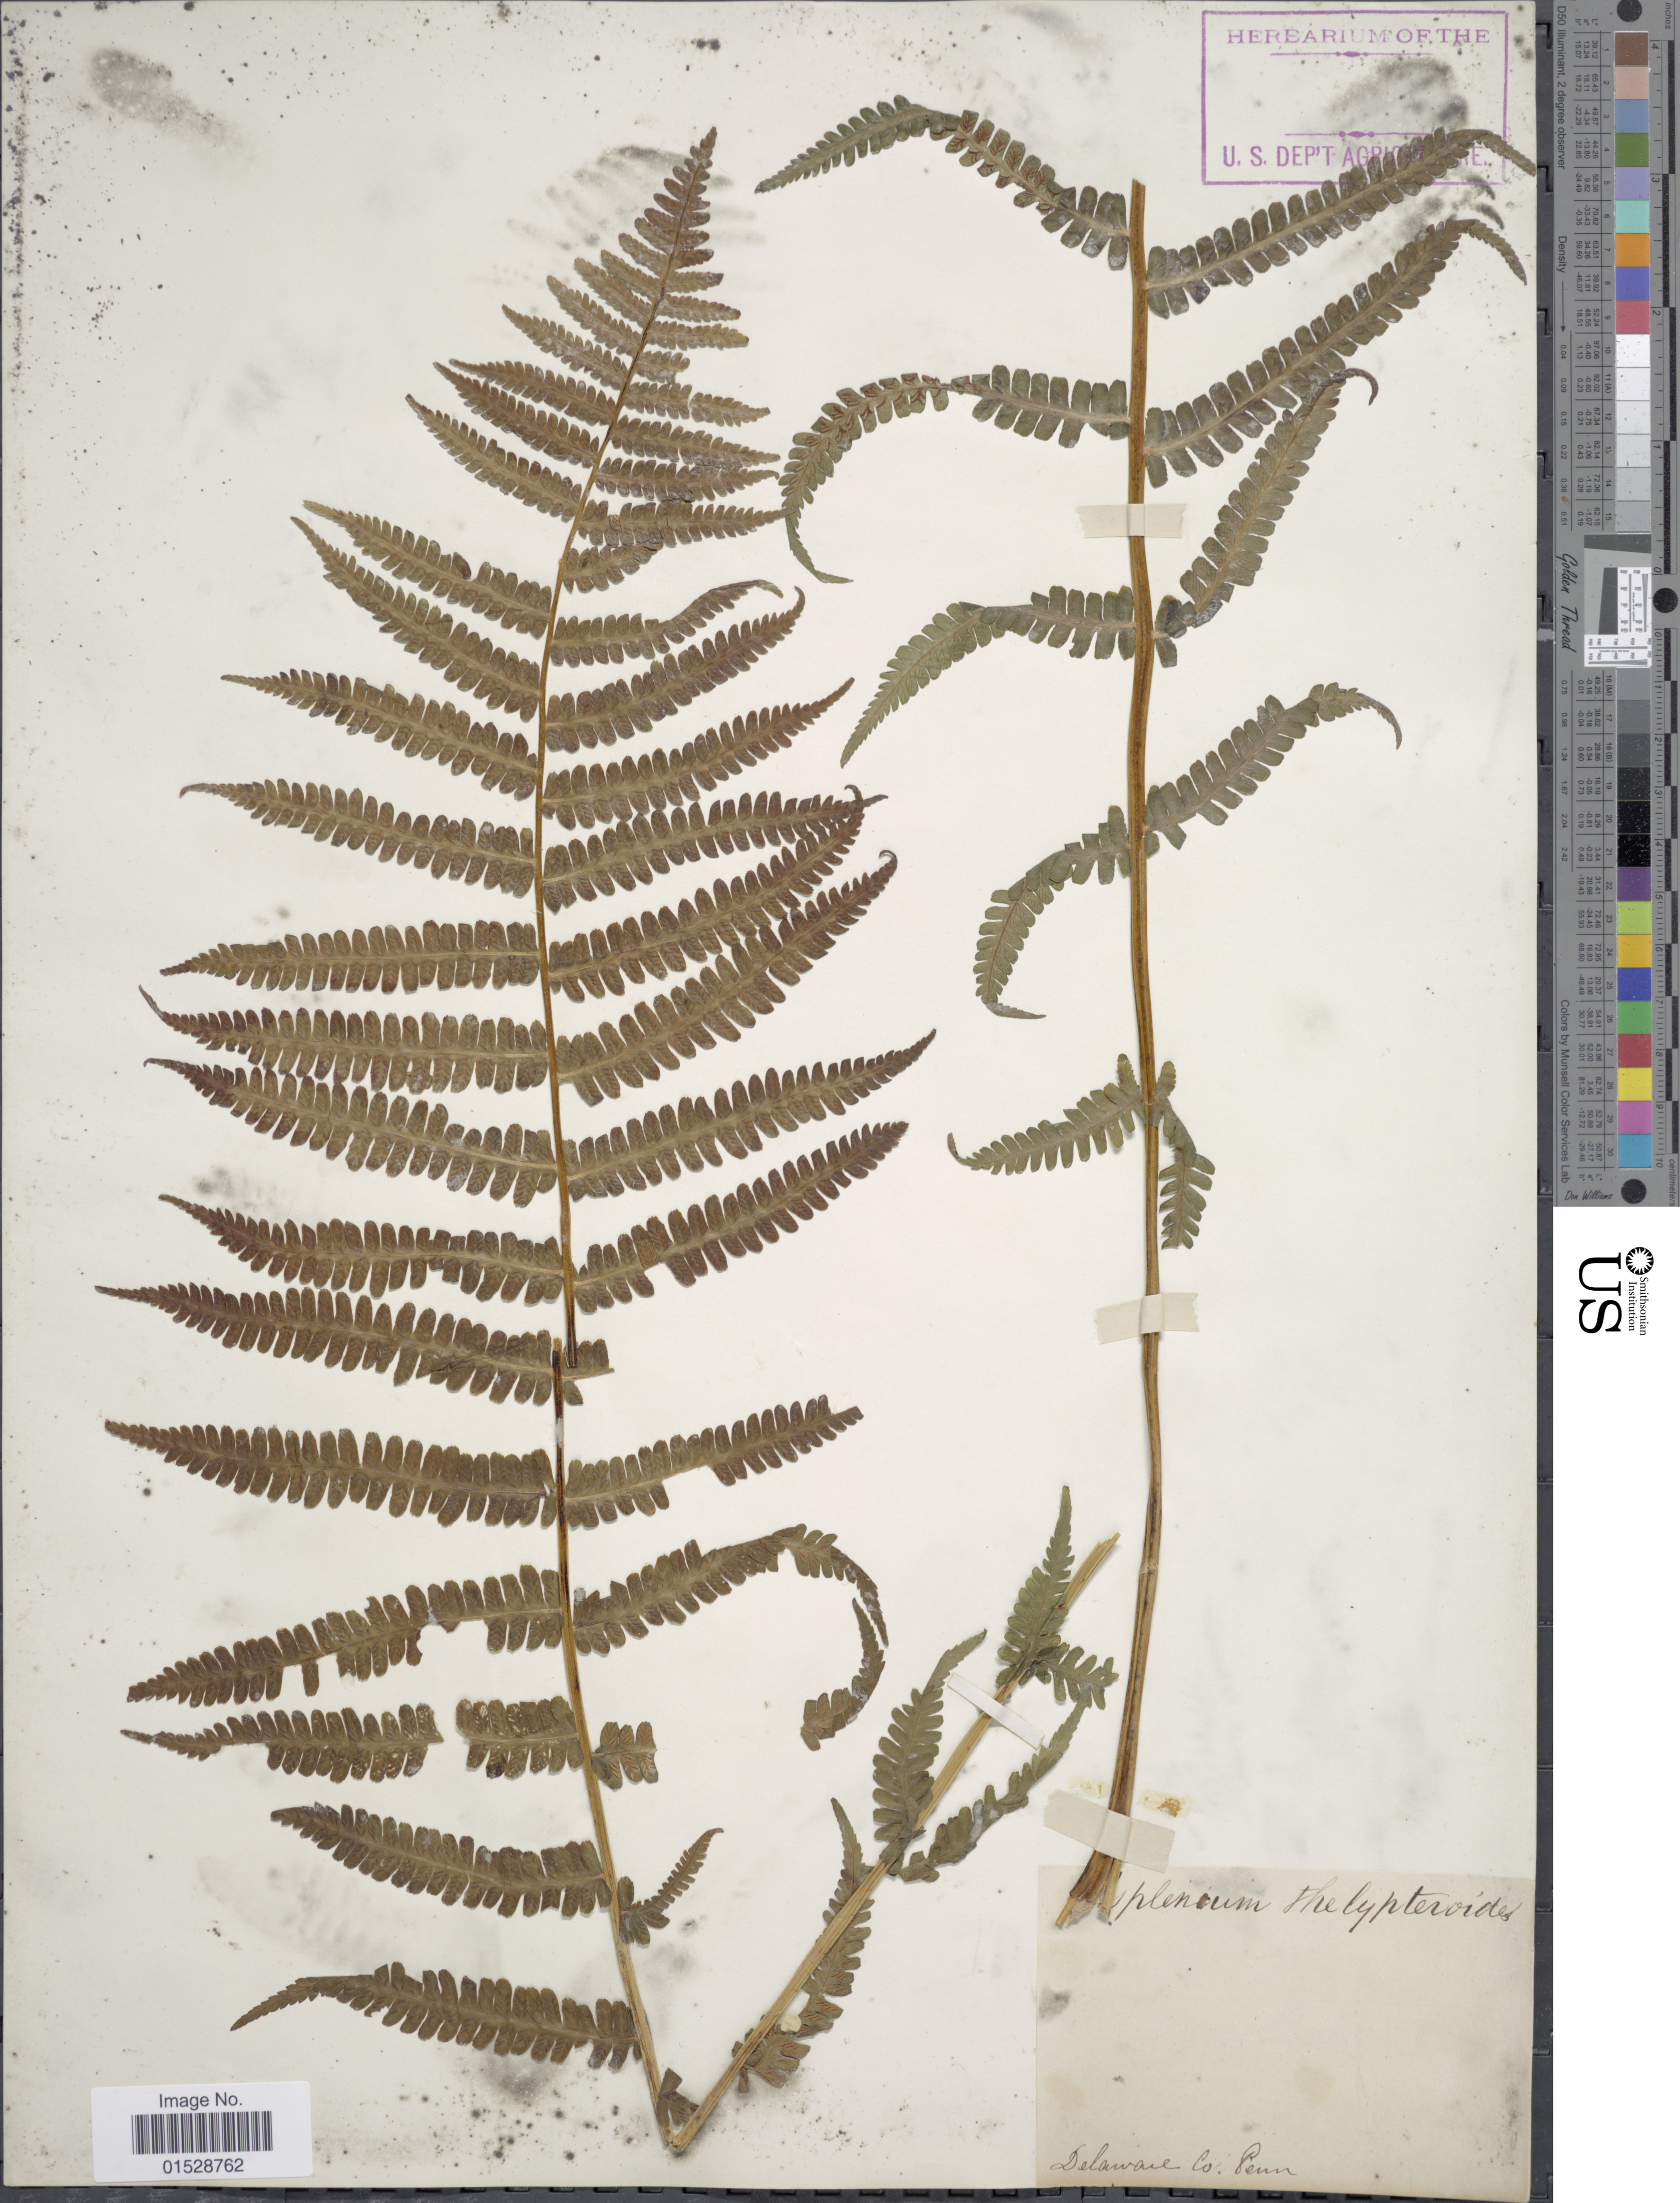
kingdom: Plantae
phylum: Tracheophyta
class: Polypodiopsida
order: Polypodiales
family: Athyriaceae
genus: Deparia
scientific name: Deparia acrostichoides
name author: (Sw.) M. Kato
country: United States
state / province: Pennsylvania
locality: Delaware Co.